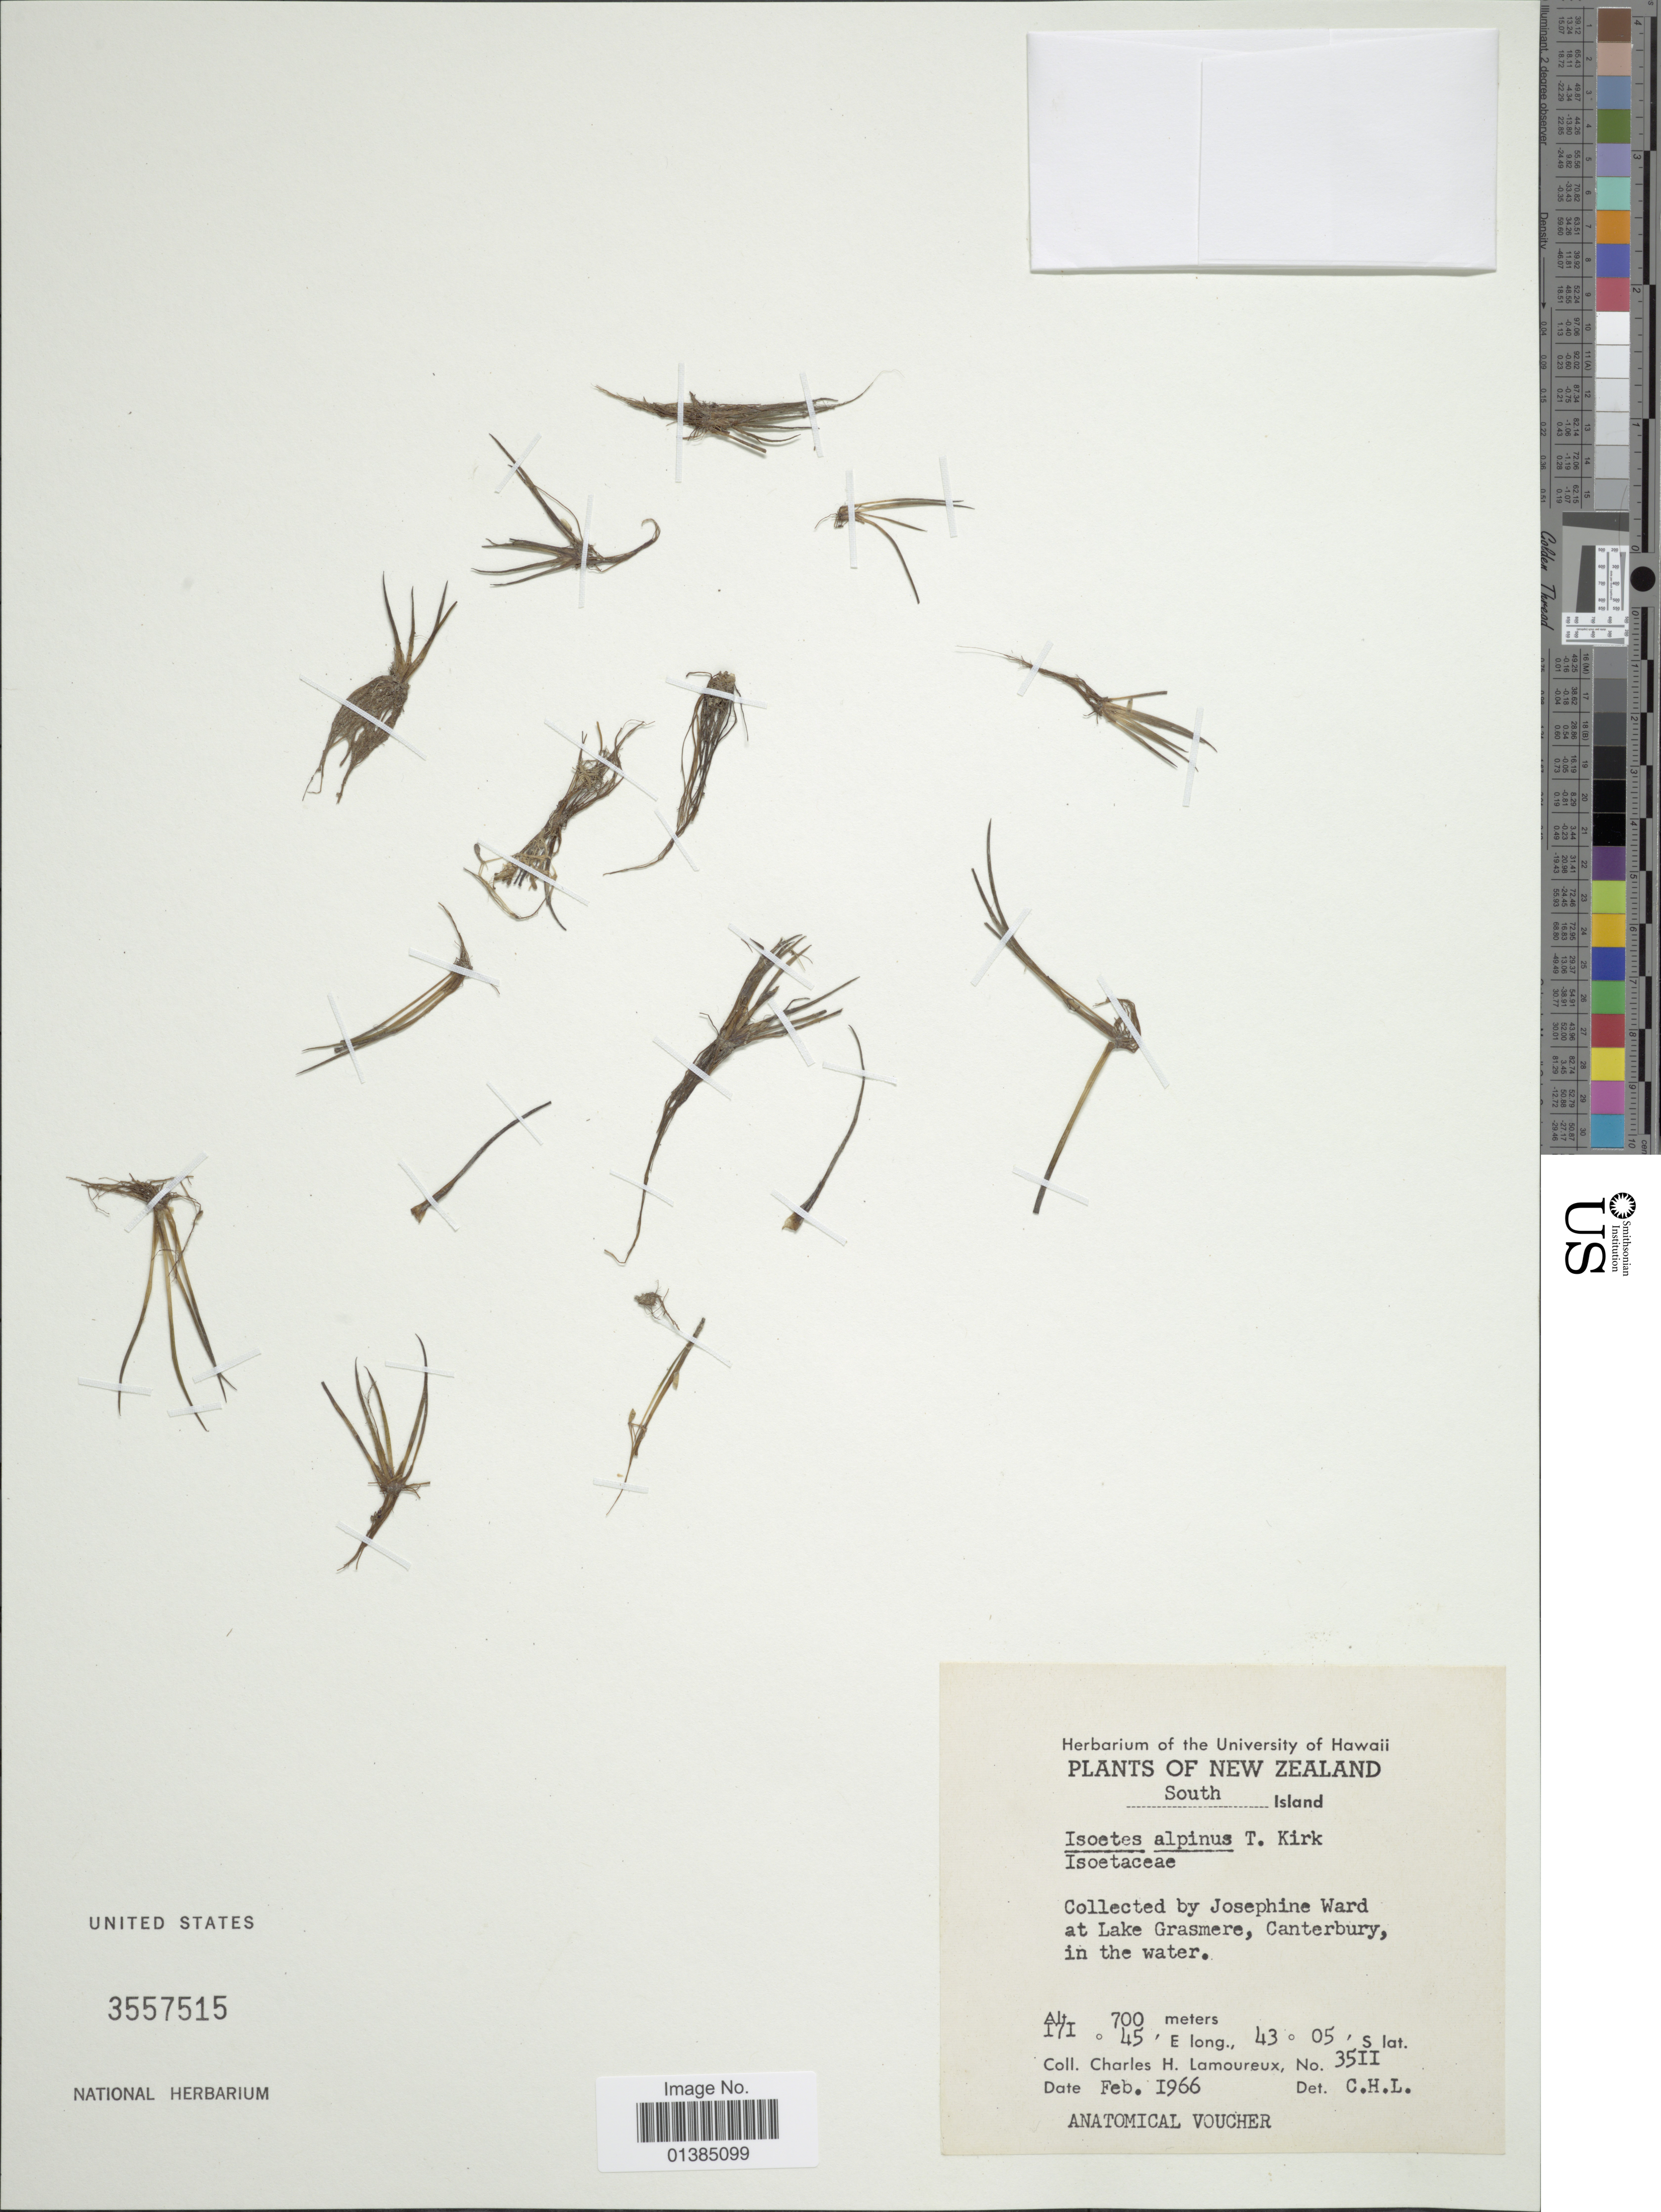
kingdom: Plantae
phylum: Tracheophyta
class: Lycopodiopsida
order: Isoetales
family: Isoetaceae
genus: Isoetes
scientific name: Isoetes alpina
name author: Kirk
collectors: C. H. Lamoureux & J. H. Ward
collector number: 3511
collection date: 1966-02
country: New Zealand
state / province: Canterbury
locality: South Island. at Lake Grasmere.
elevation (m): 700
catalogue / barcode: US 3557515